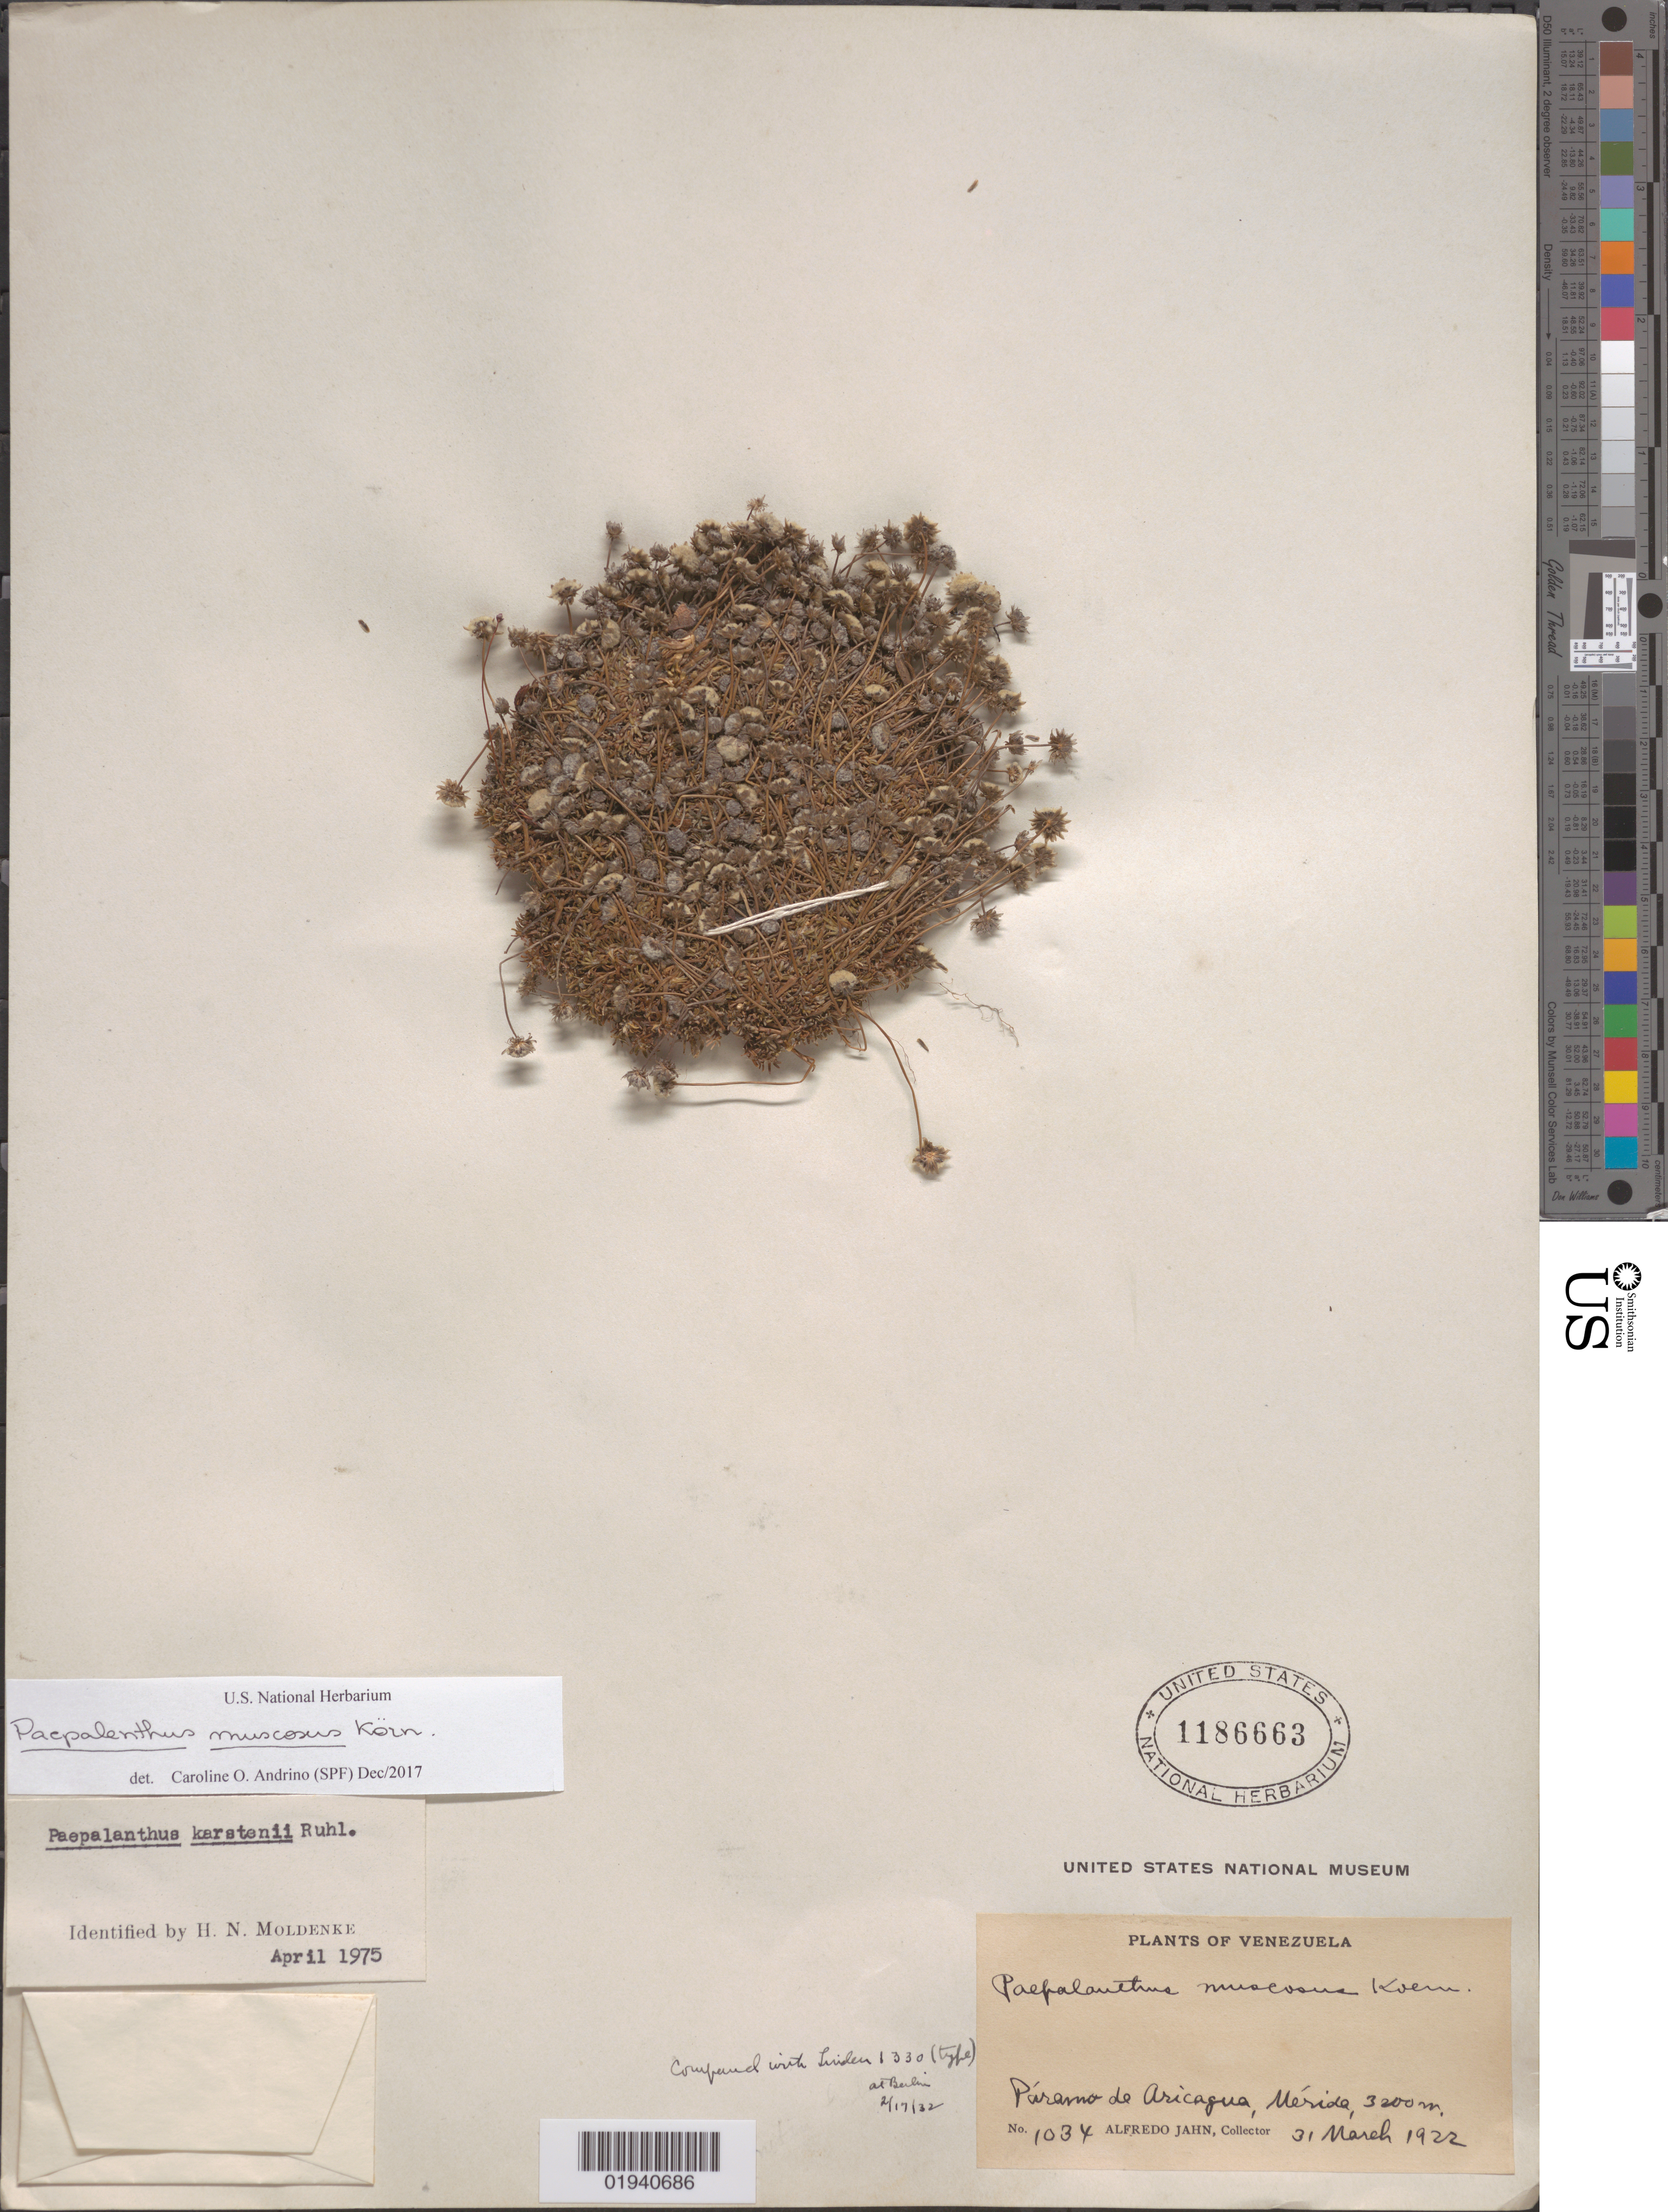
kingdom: Plantae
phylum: Tracheophyta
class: Liliopsida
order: Poales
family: Eriocaulaceae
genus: Paepalanthus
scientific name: Paepalanthus muscosus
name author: Körn.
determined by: Andrino, C. O.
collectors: A. Jahn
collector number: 1034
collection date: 1922-03-31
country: Venezuela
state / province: Mérida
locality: Paramo de Aricagua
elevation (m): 3200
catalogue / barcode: US 1186663